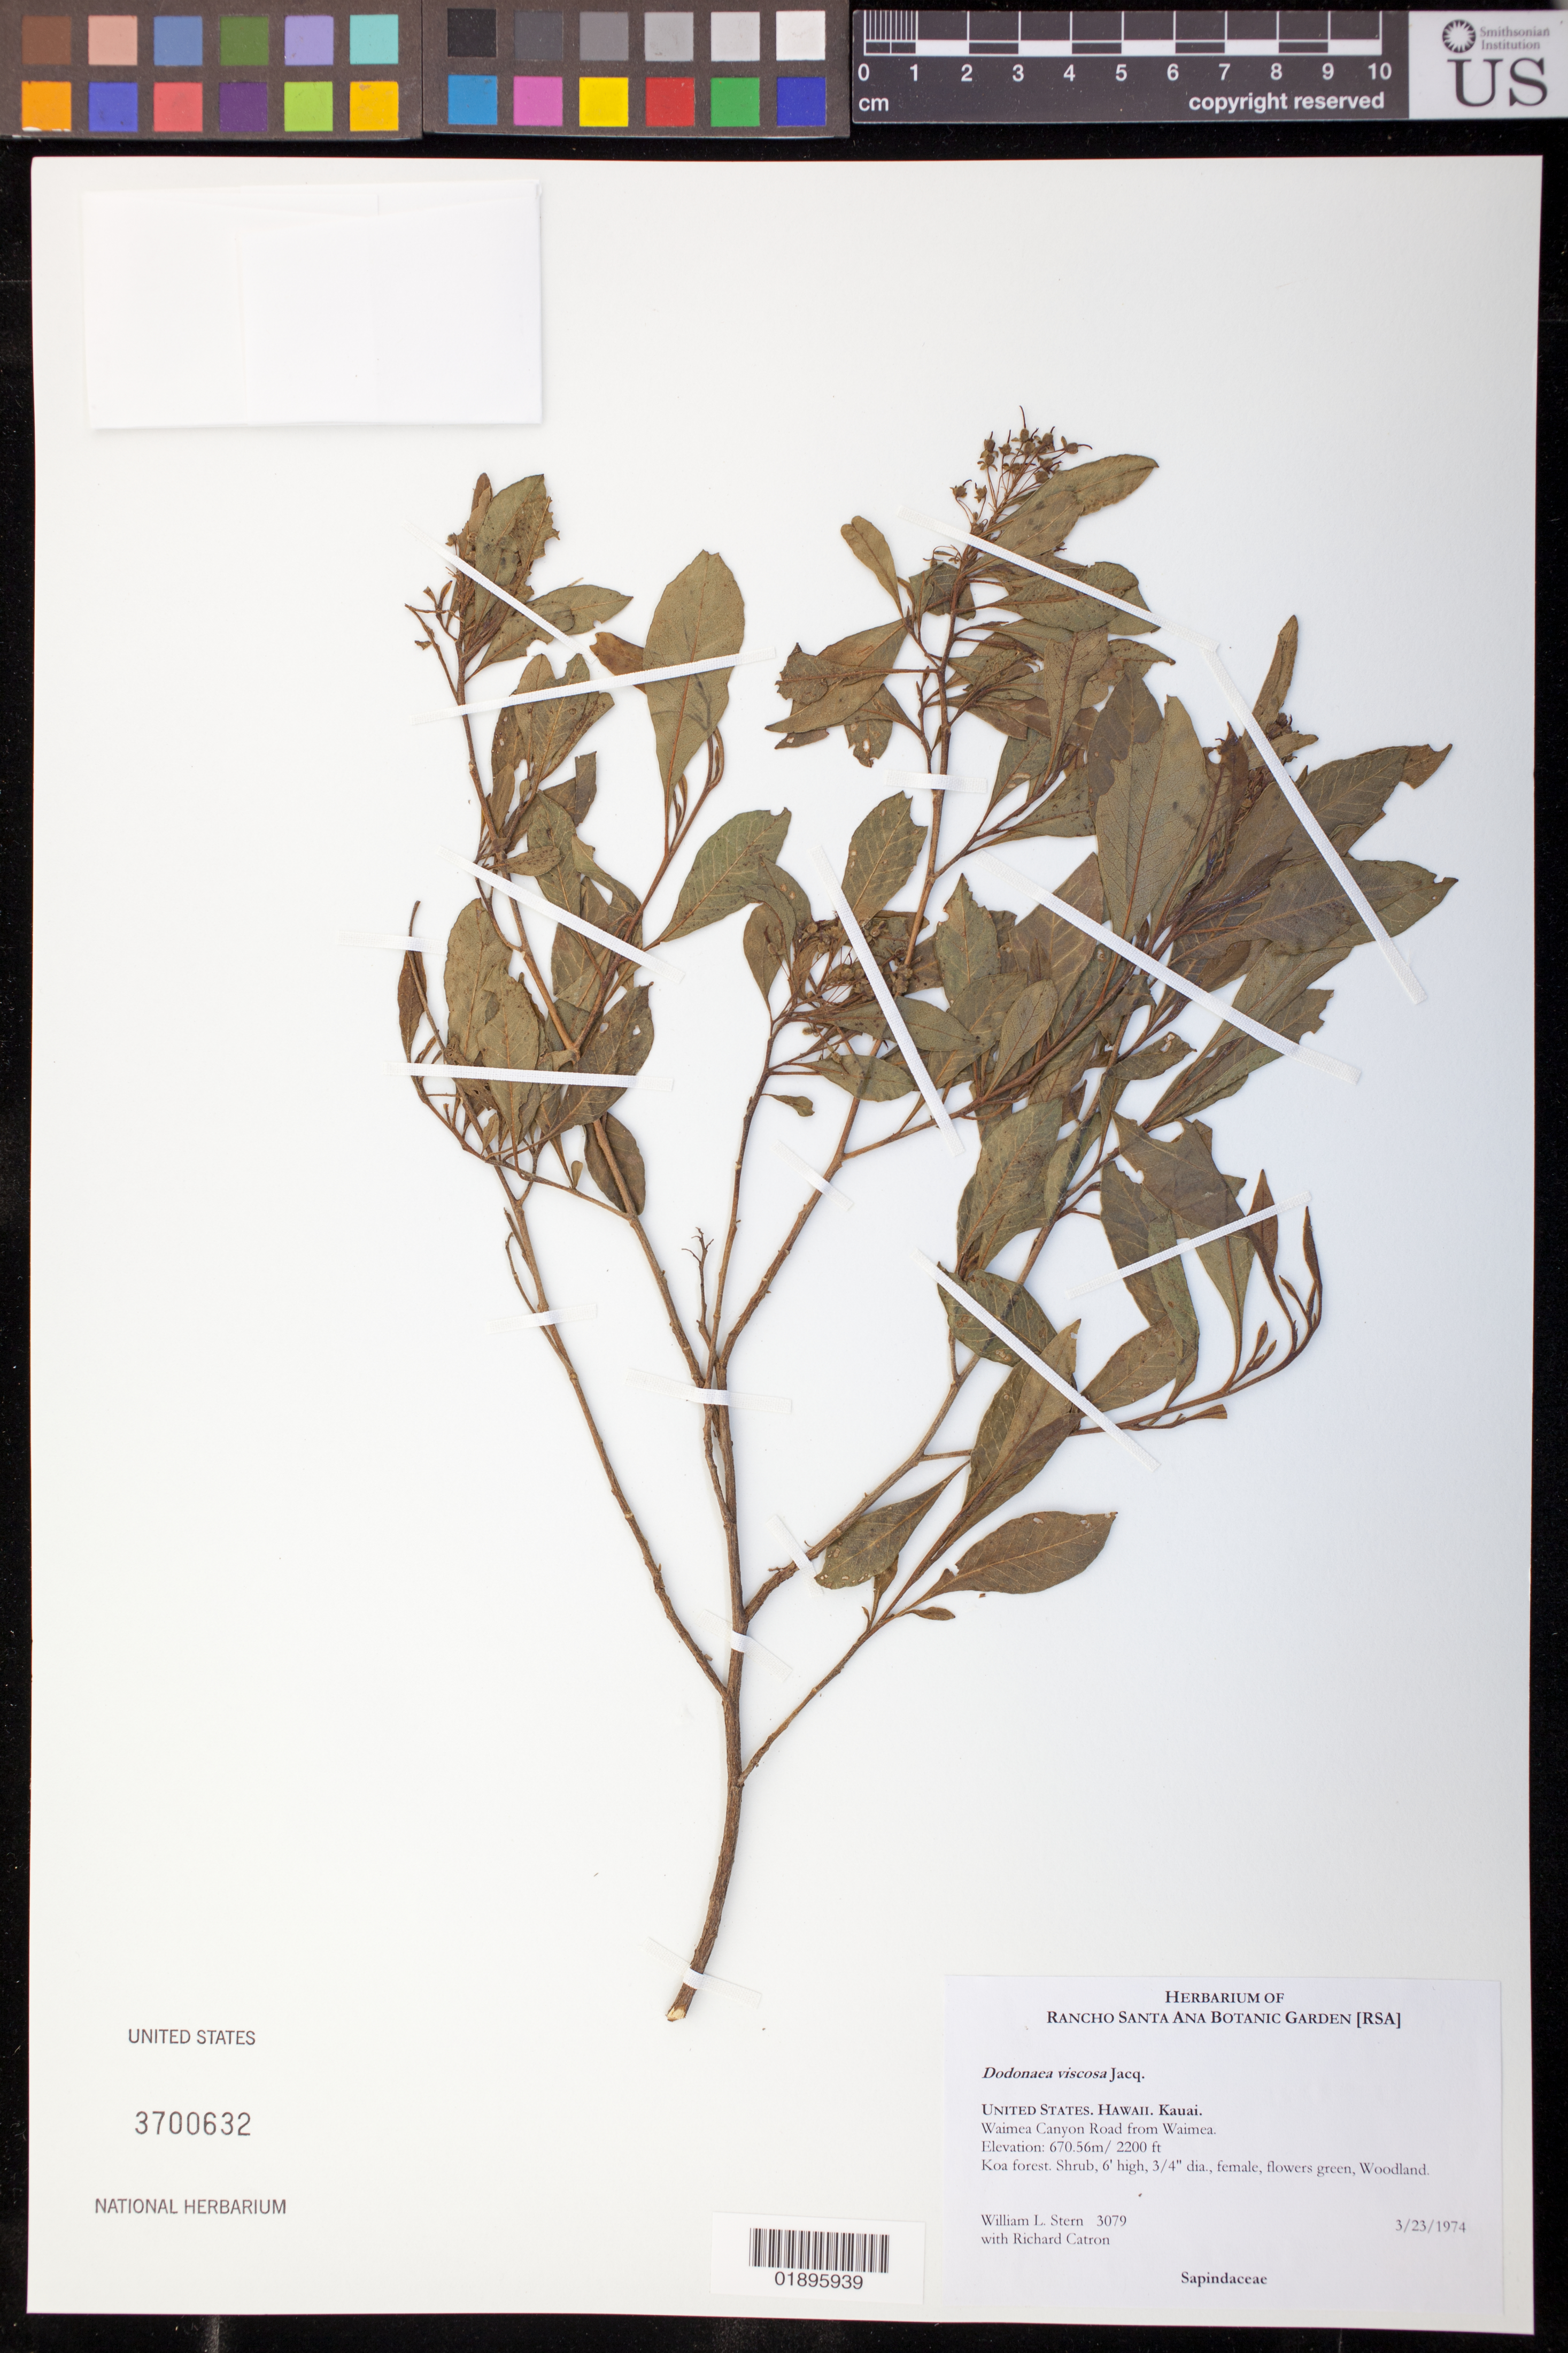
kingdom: Plantae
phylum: Tracheophyta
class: Magnoliopsida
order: Sapindales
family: Sapindaceae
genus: Dodonaea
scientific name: Dodonaea viscosa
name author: Jacq.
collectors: W. L. Stern & R. Catron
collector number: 3079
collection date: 1974-03-23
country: United States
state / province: Hawaii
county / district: Kauai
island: Kaua'i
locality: Waimea Canyon Road from Waimea.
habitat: Woodland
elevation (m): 671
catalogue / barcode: US 3700632